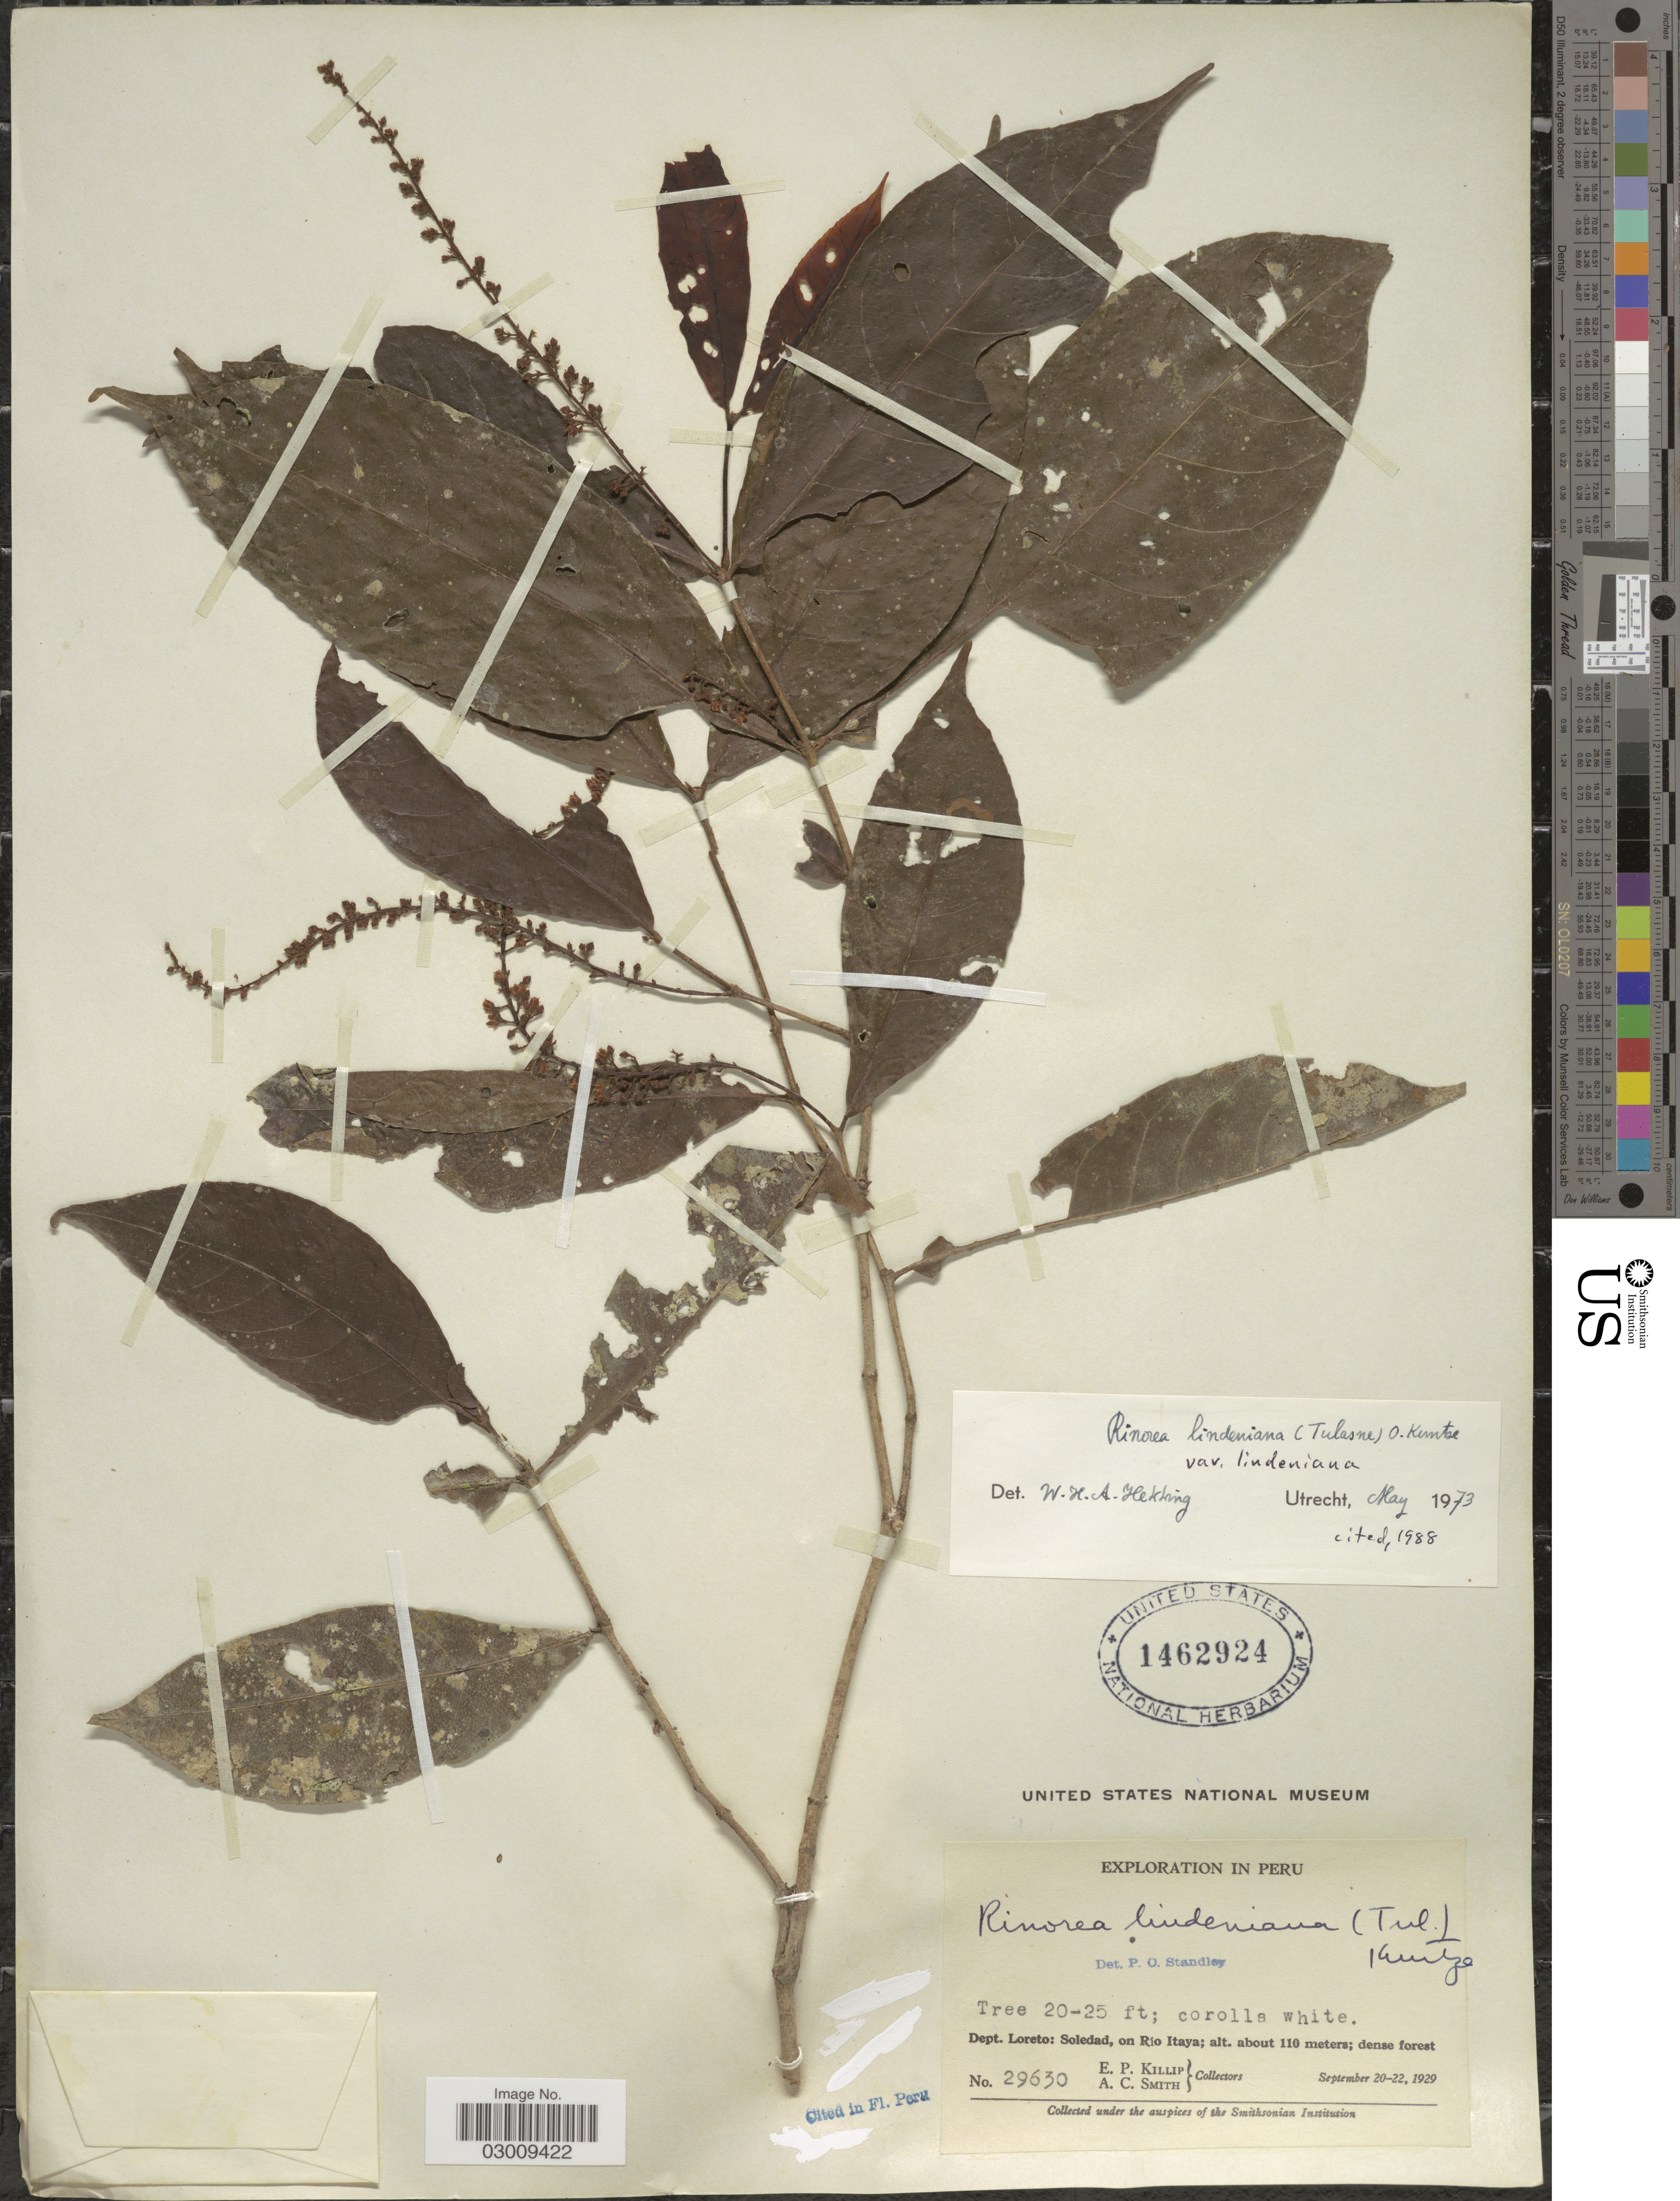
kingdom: Plantae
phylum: Tracheophyta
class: Magnoliopsida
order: Malpighiales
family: Violaceae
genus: Rinorea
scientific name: Rinorea lindeniana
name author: (Tul.) Kuntze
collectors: E. P. Killip & A. C. Smith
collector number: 29630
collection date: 1929-09-20/1929-09-22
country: Peru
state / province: Loreto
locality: Dept. Loreto: Soledad, on Río Itaya.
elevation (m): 110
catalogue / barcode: US 1462924